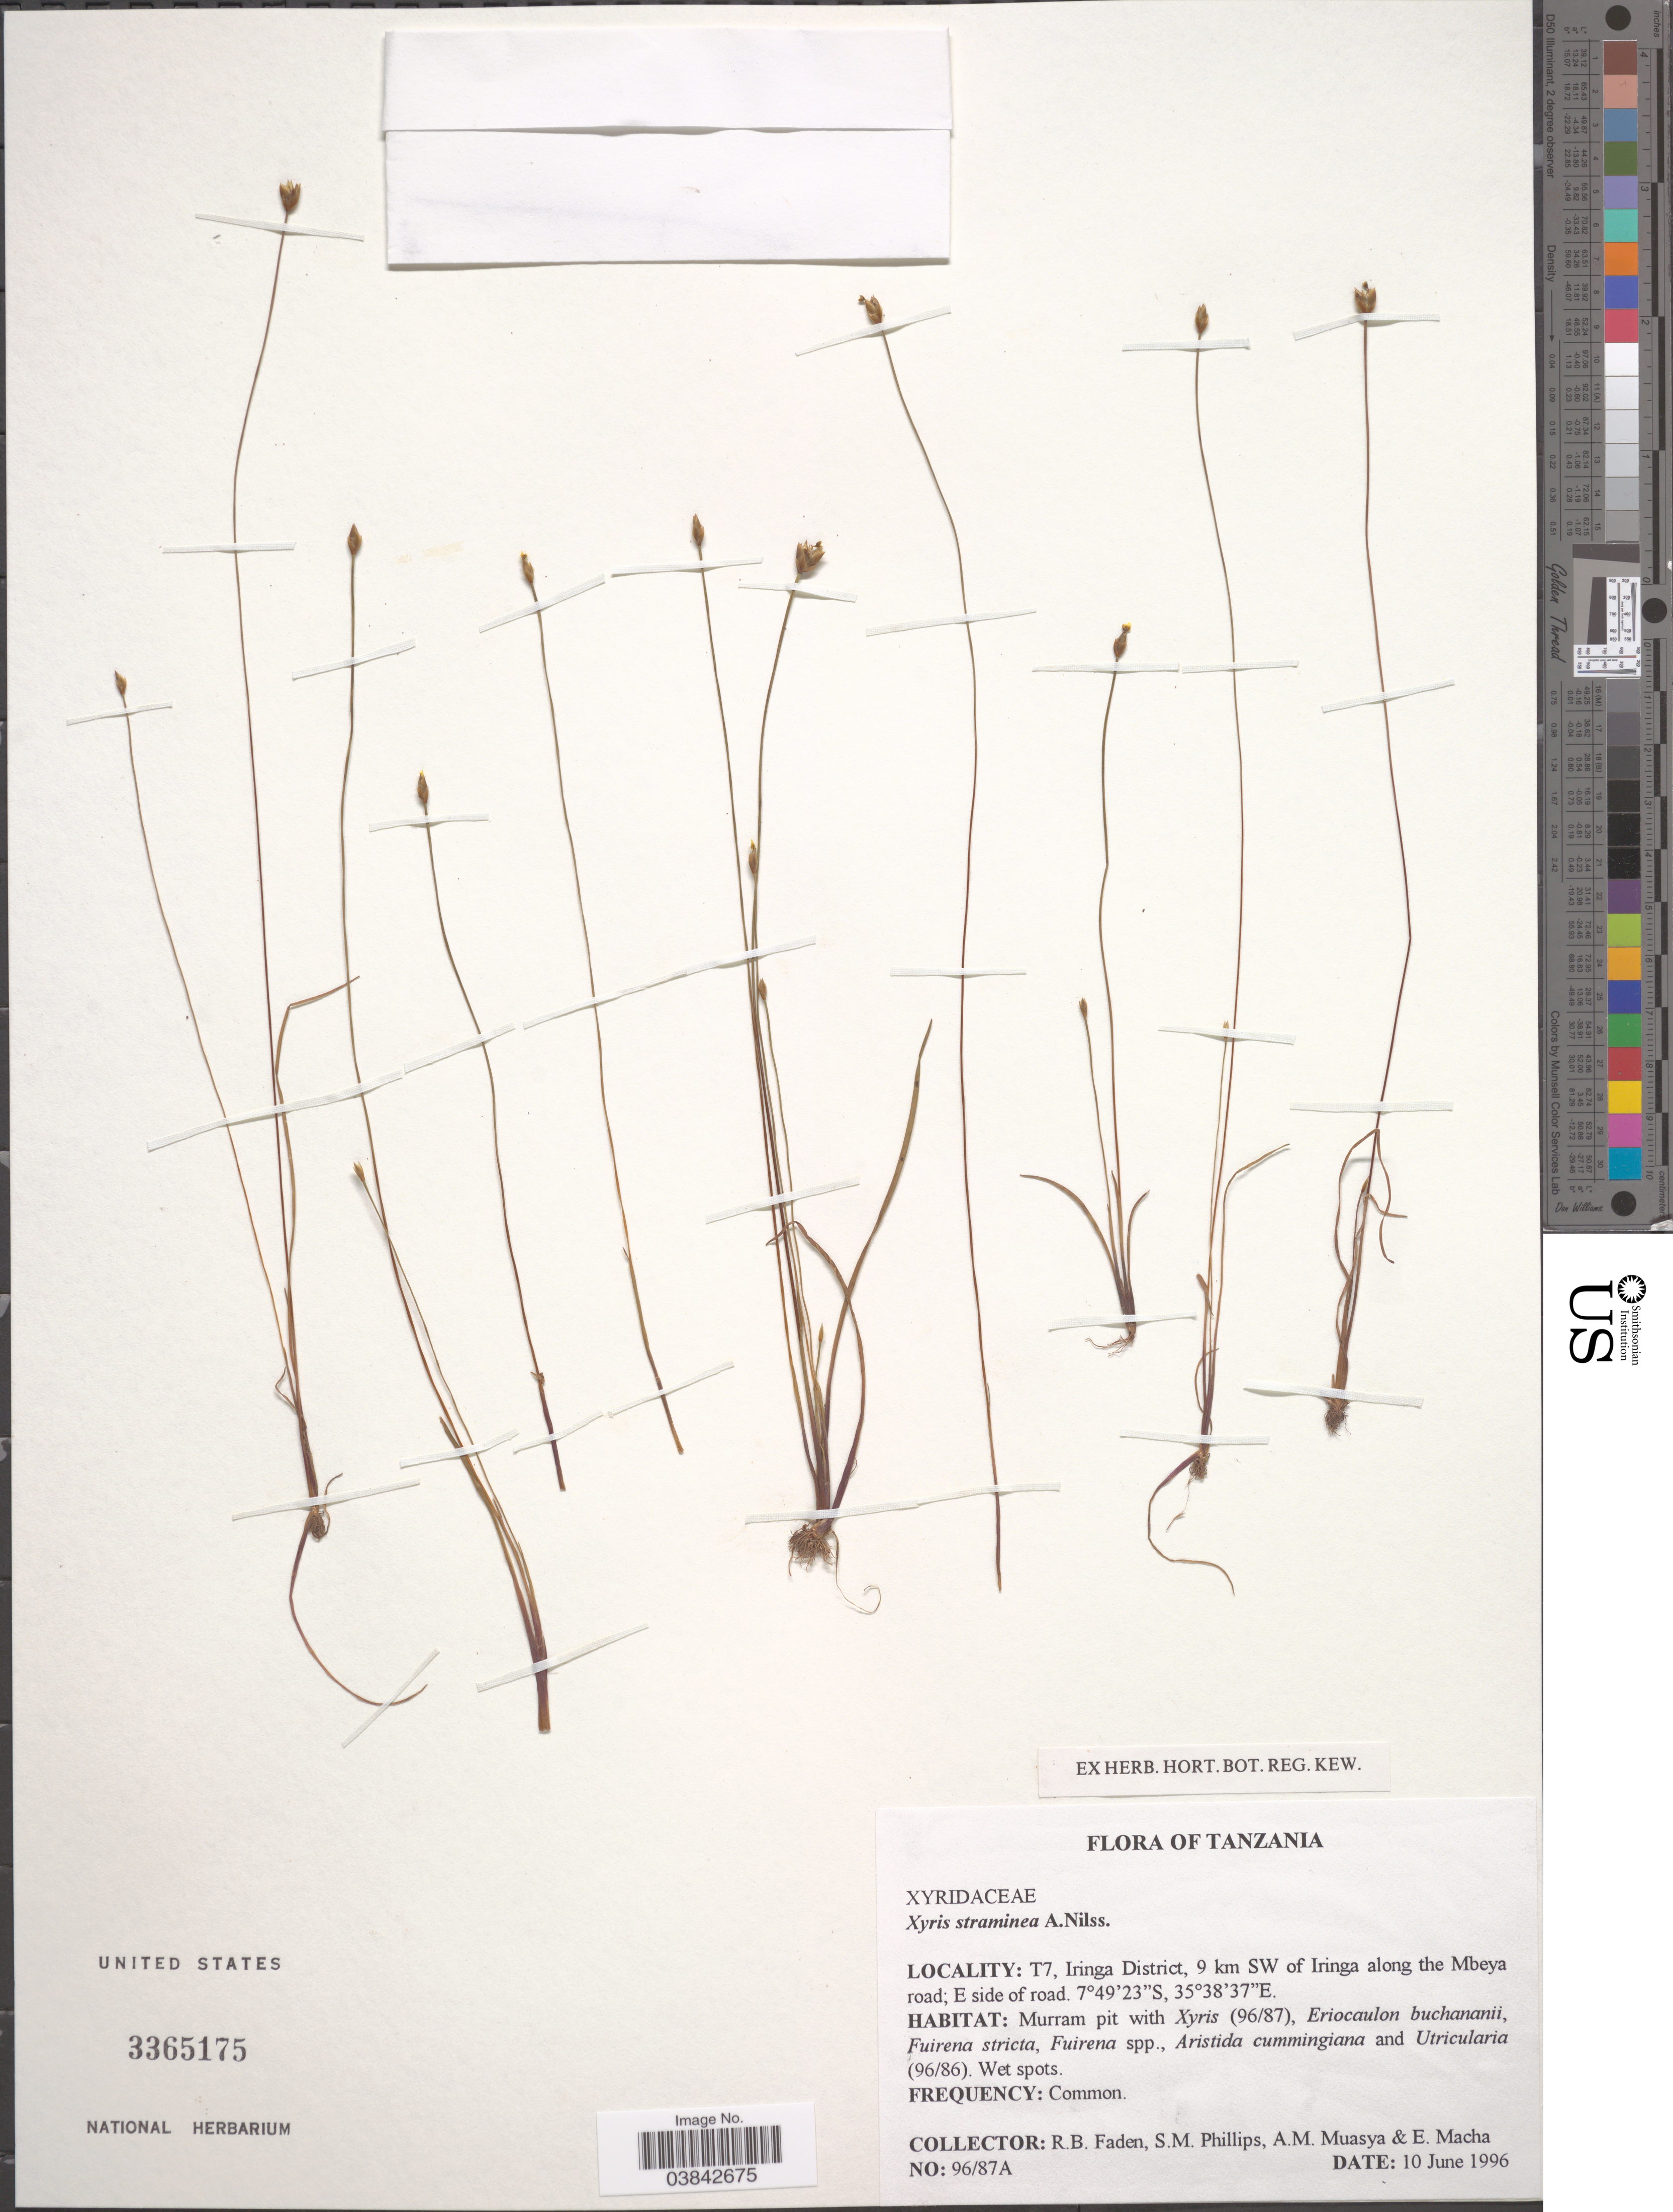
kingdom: Plantae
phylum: Tracheophyta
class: Liliopsida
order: Poales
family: Xyridaceae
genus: Xyris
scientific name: Xyris straminea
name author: Nilsson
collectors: R. B. Faden, S. M. Phillips, A. Muasya & E. Macha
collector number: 96/87A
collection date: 1996-06-10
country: Tanzania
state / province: Iringa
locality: T7, Iringa District, 9 km SW of Iringa along the Mbeya road; E side of road.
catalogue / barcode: US 3365175